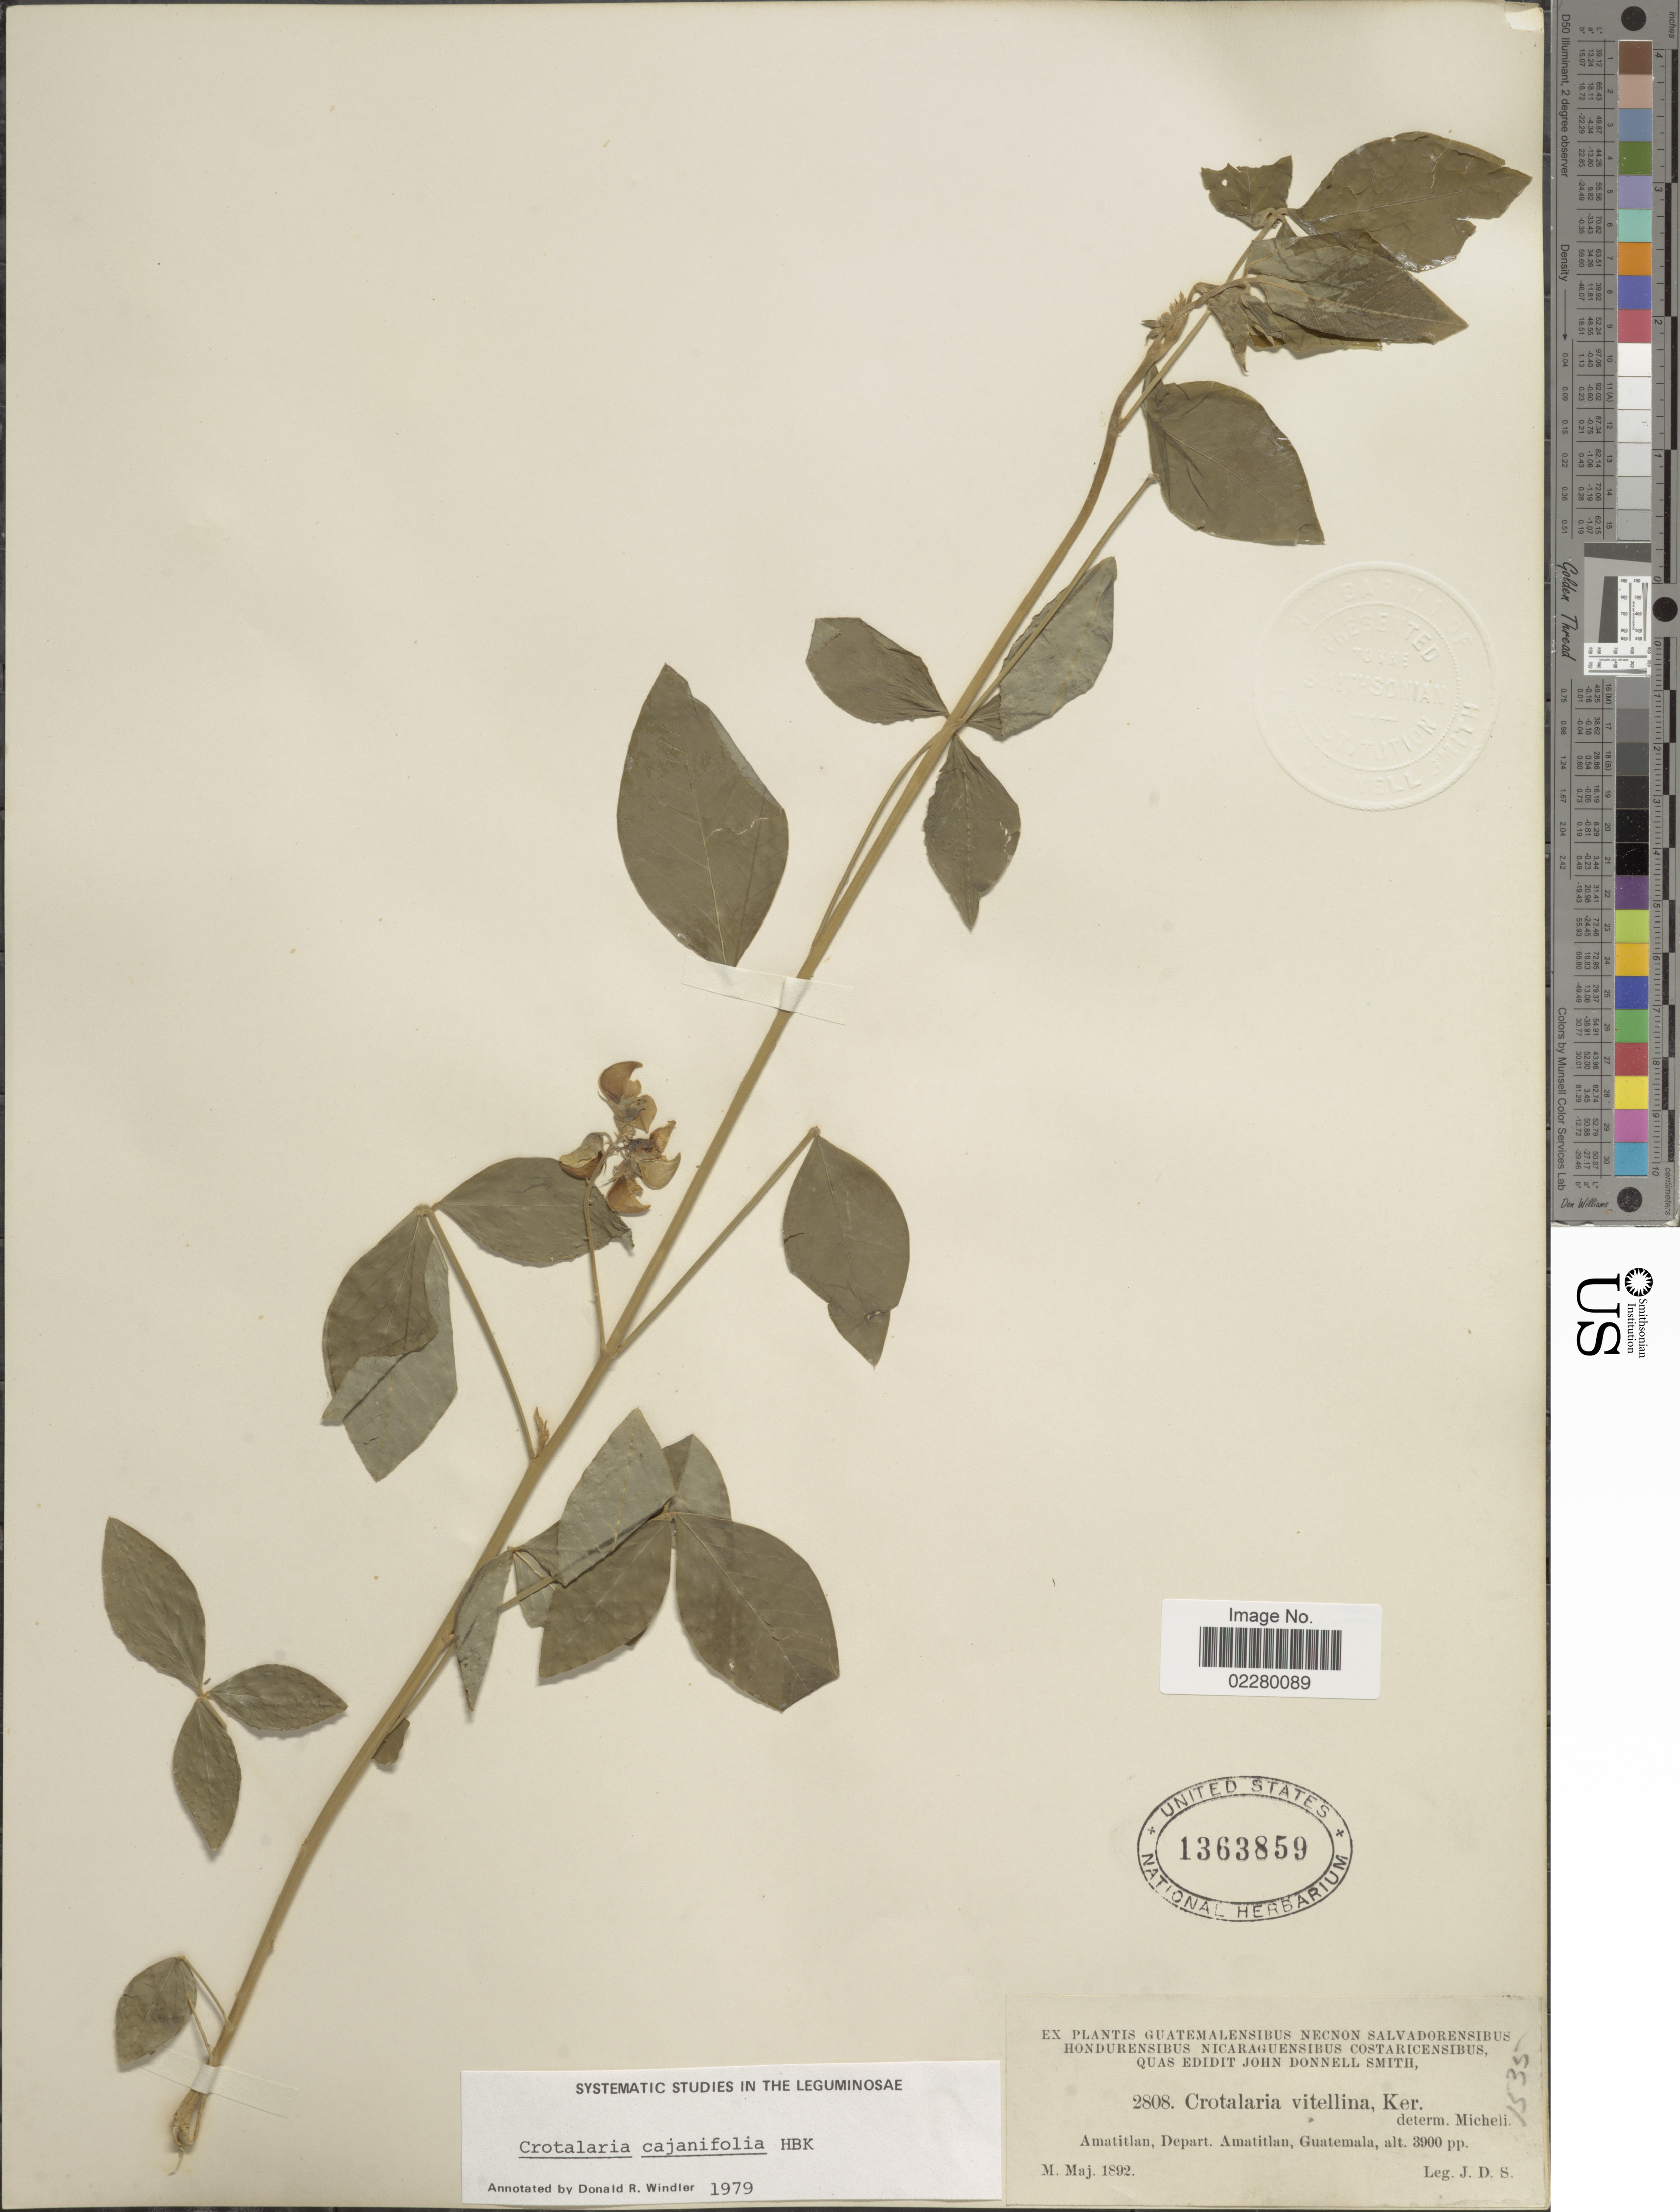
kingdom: Plantae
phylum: Tracheophyta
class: Magnoliopsida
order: Fabales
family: Fabaceae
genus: Crotalaria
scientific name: Crotalaria cajanifolia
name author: Kunth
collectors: J. Donnell Smith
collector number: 2808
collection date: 1892-05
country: Guatemala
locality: Amatitlan, Depart. Amatitlan, Guatemala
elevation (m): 1189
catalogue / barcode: US 1363859